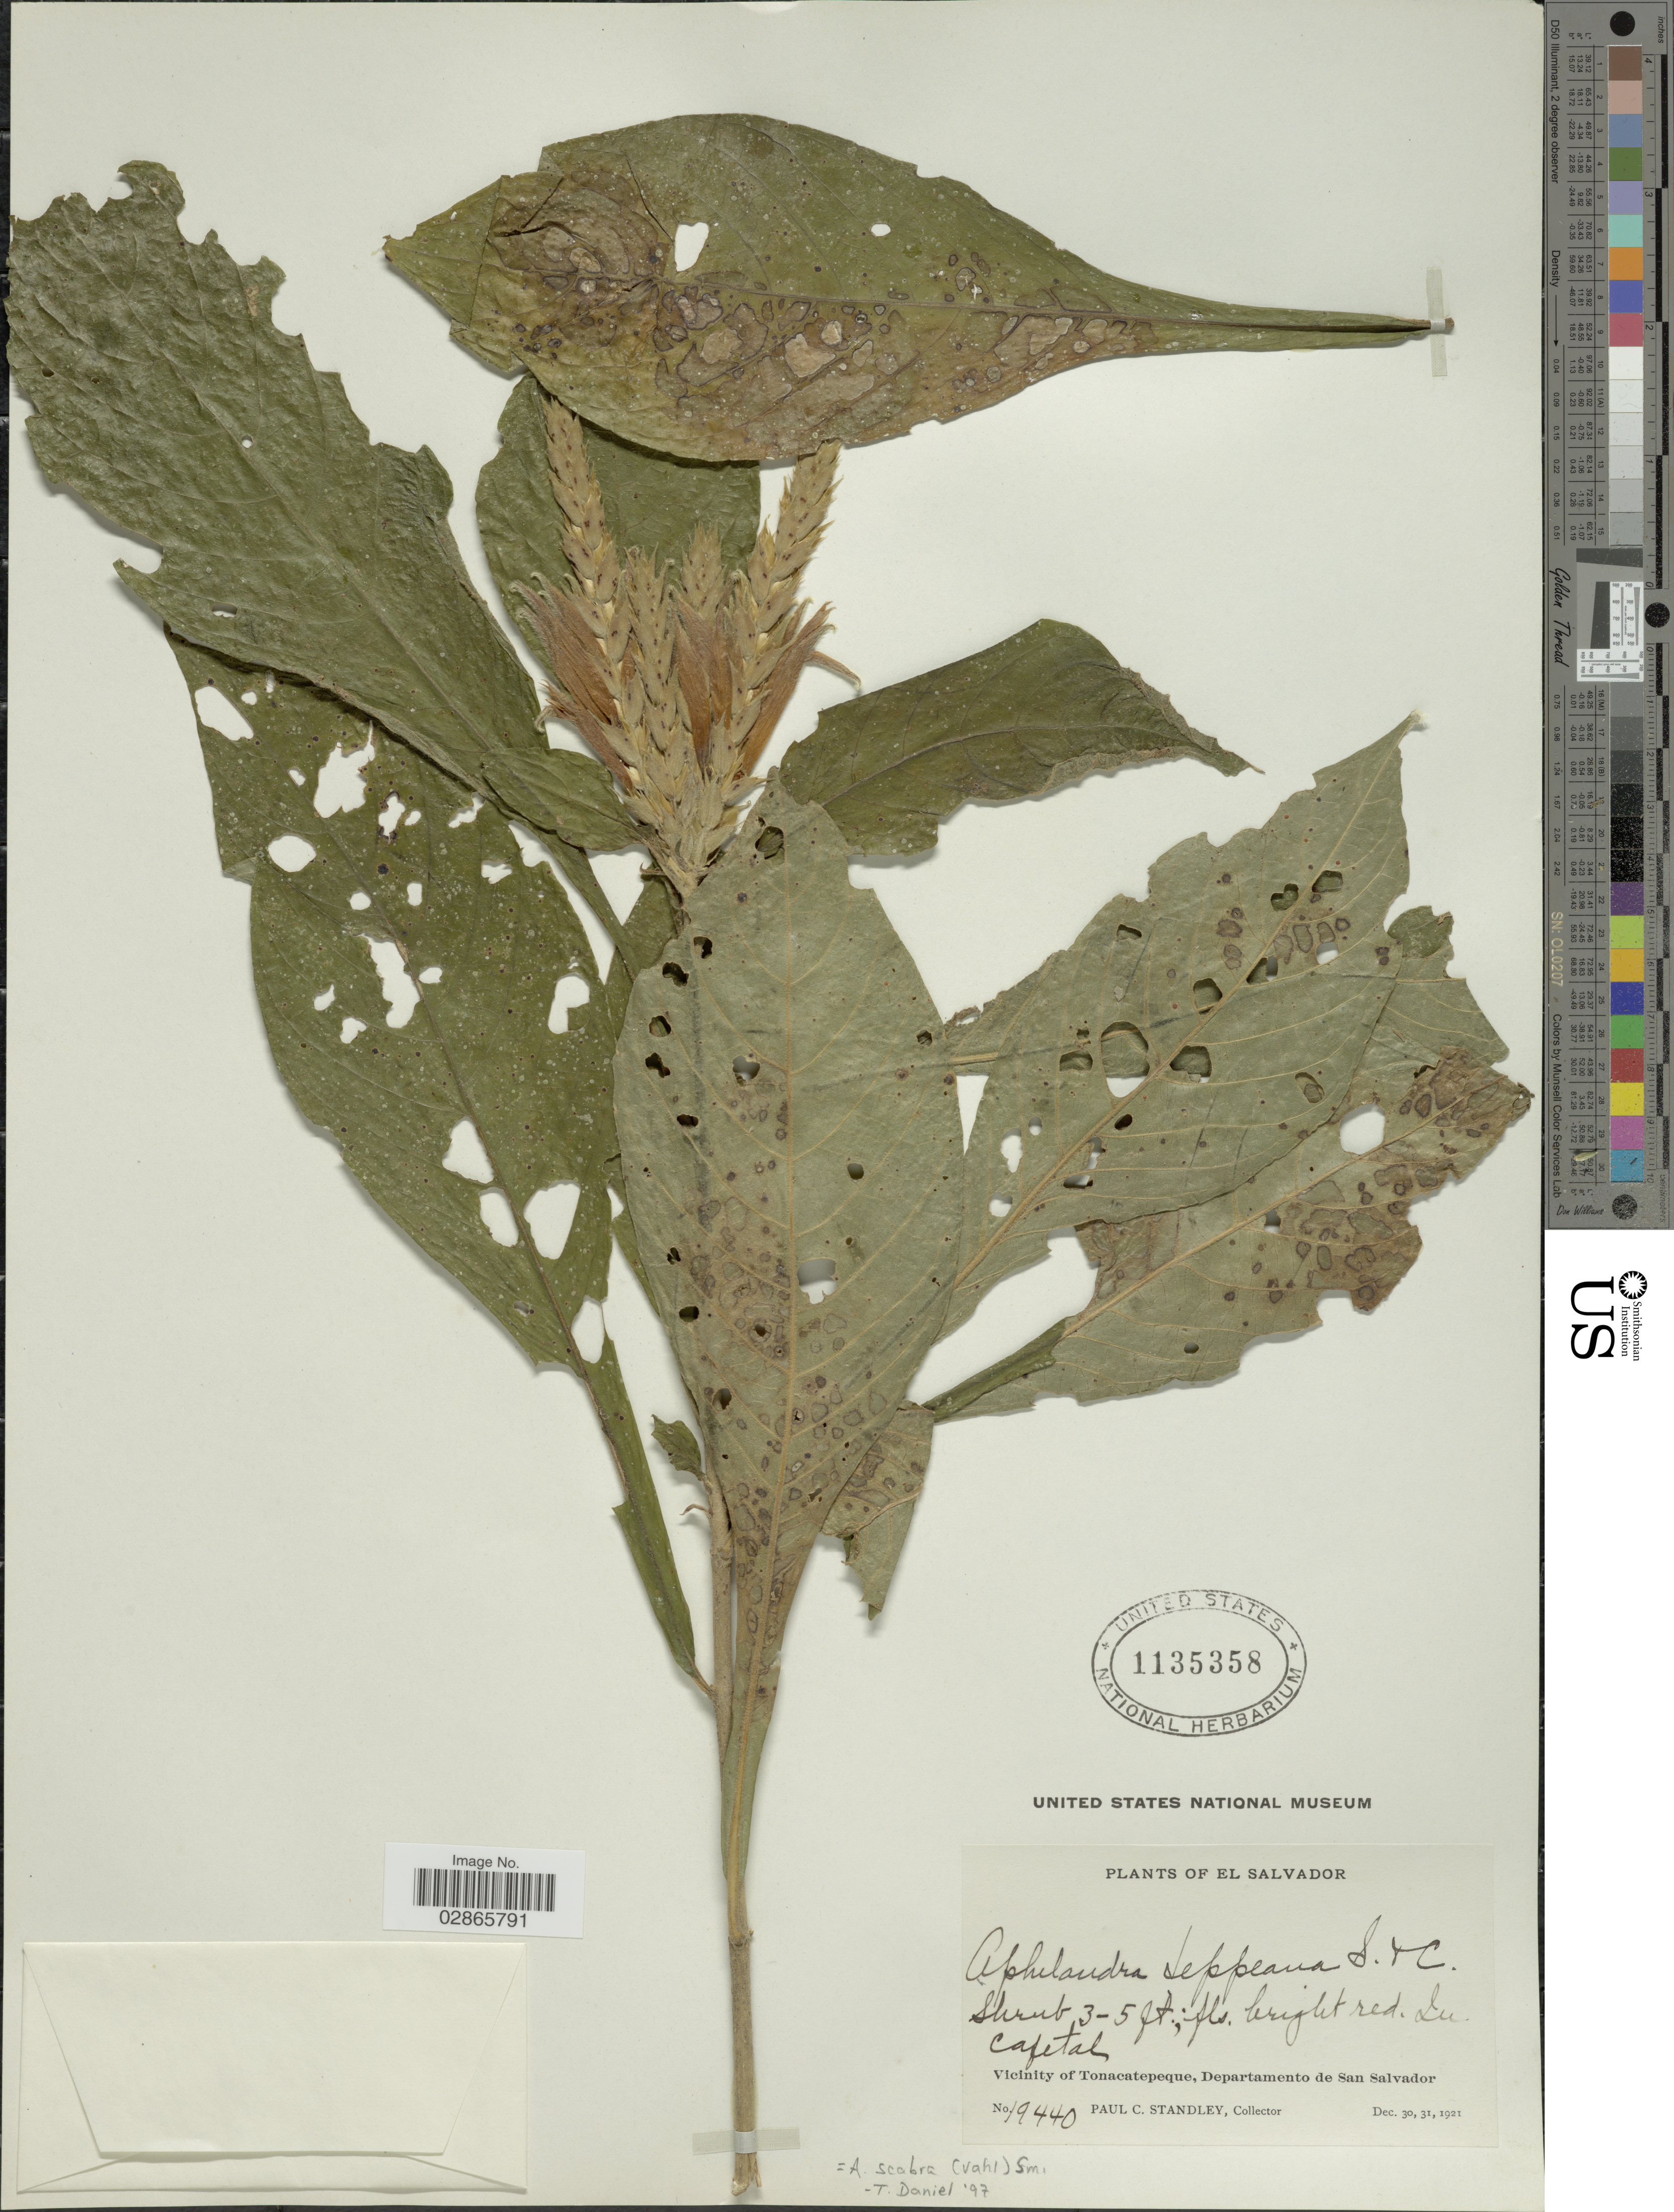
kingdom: Plantae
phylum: Tracheophyta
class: Magnoliopsida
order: Lamiales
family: Acanthaceae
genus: Aphelandra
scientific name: Aphelandra deppeana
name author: Schltdl. & Cham.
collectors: P. C. Standley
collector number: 19440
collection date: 1921-12-30/1921-12-31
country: El Salvador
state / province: San Salvador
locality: Vicinity of Tonacatepeque, Departamento de San Salvador.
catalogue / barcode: US 1135358